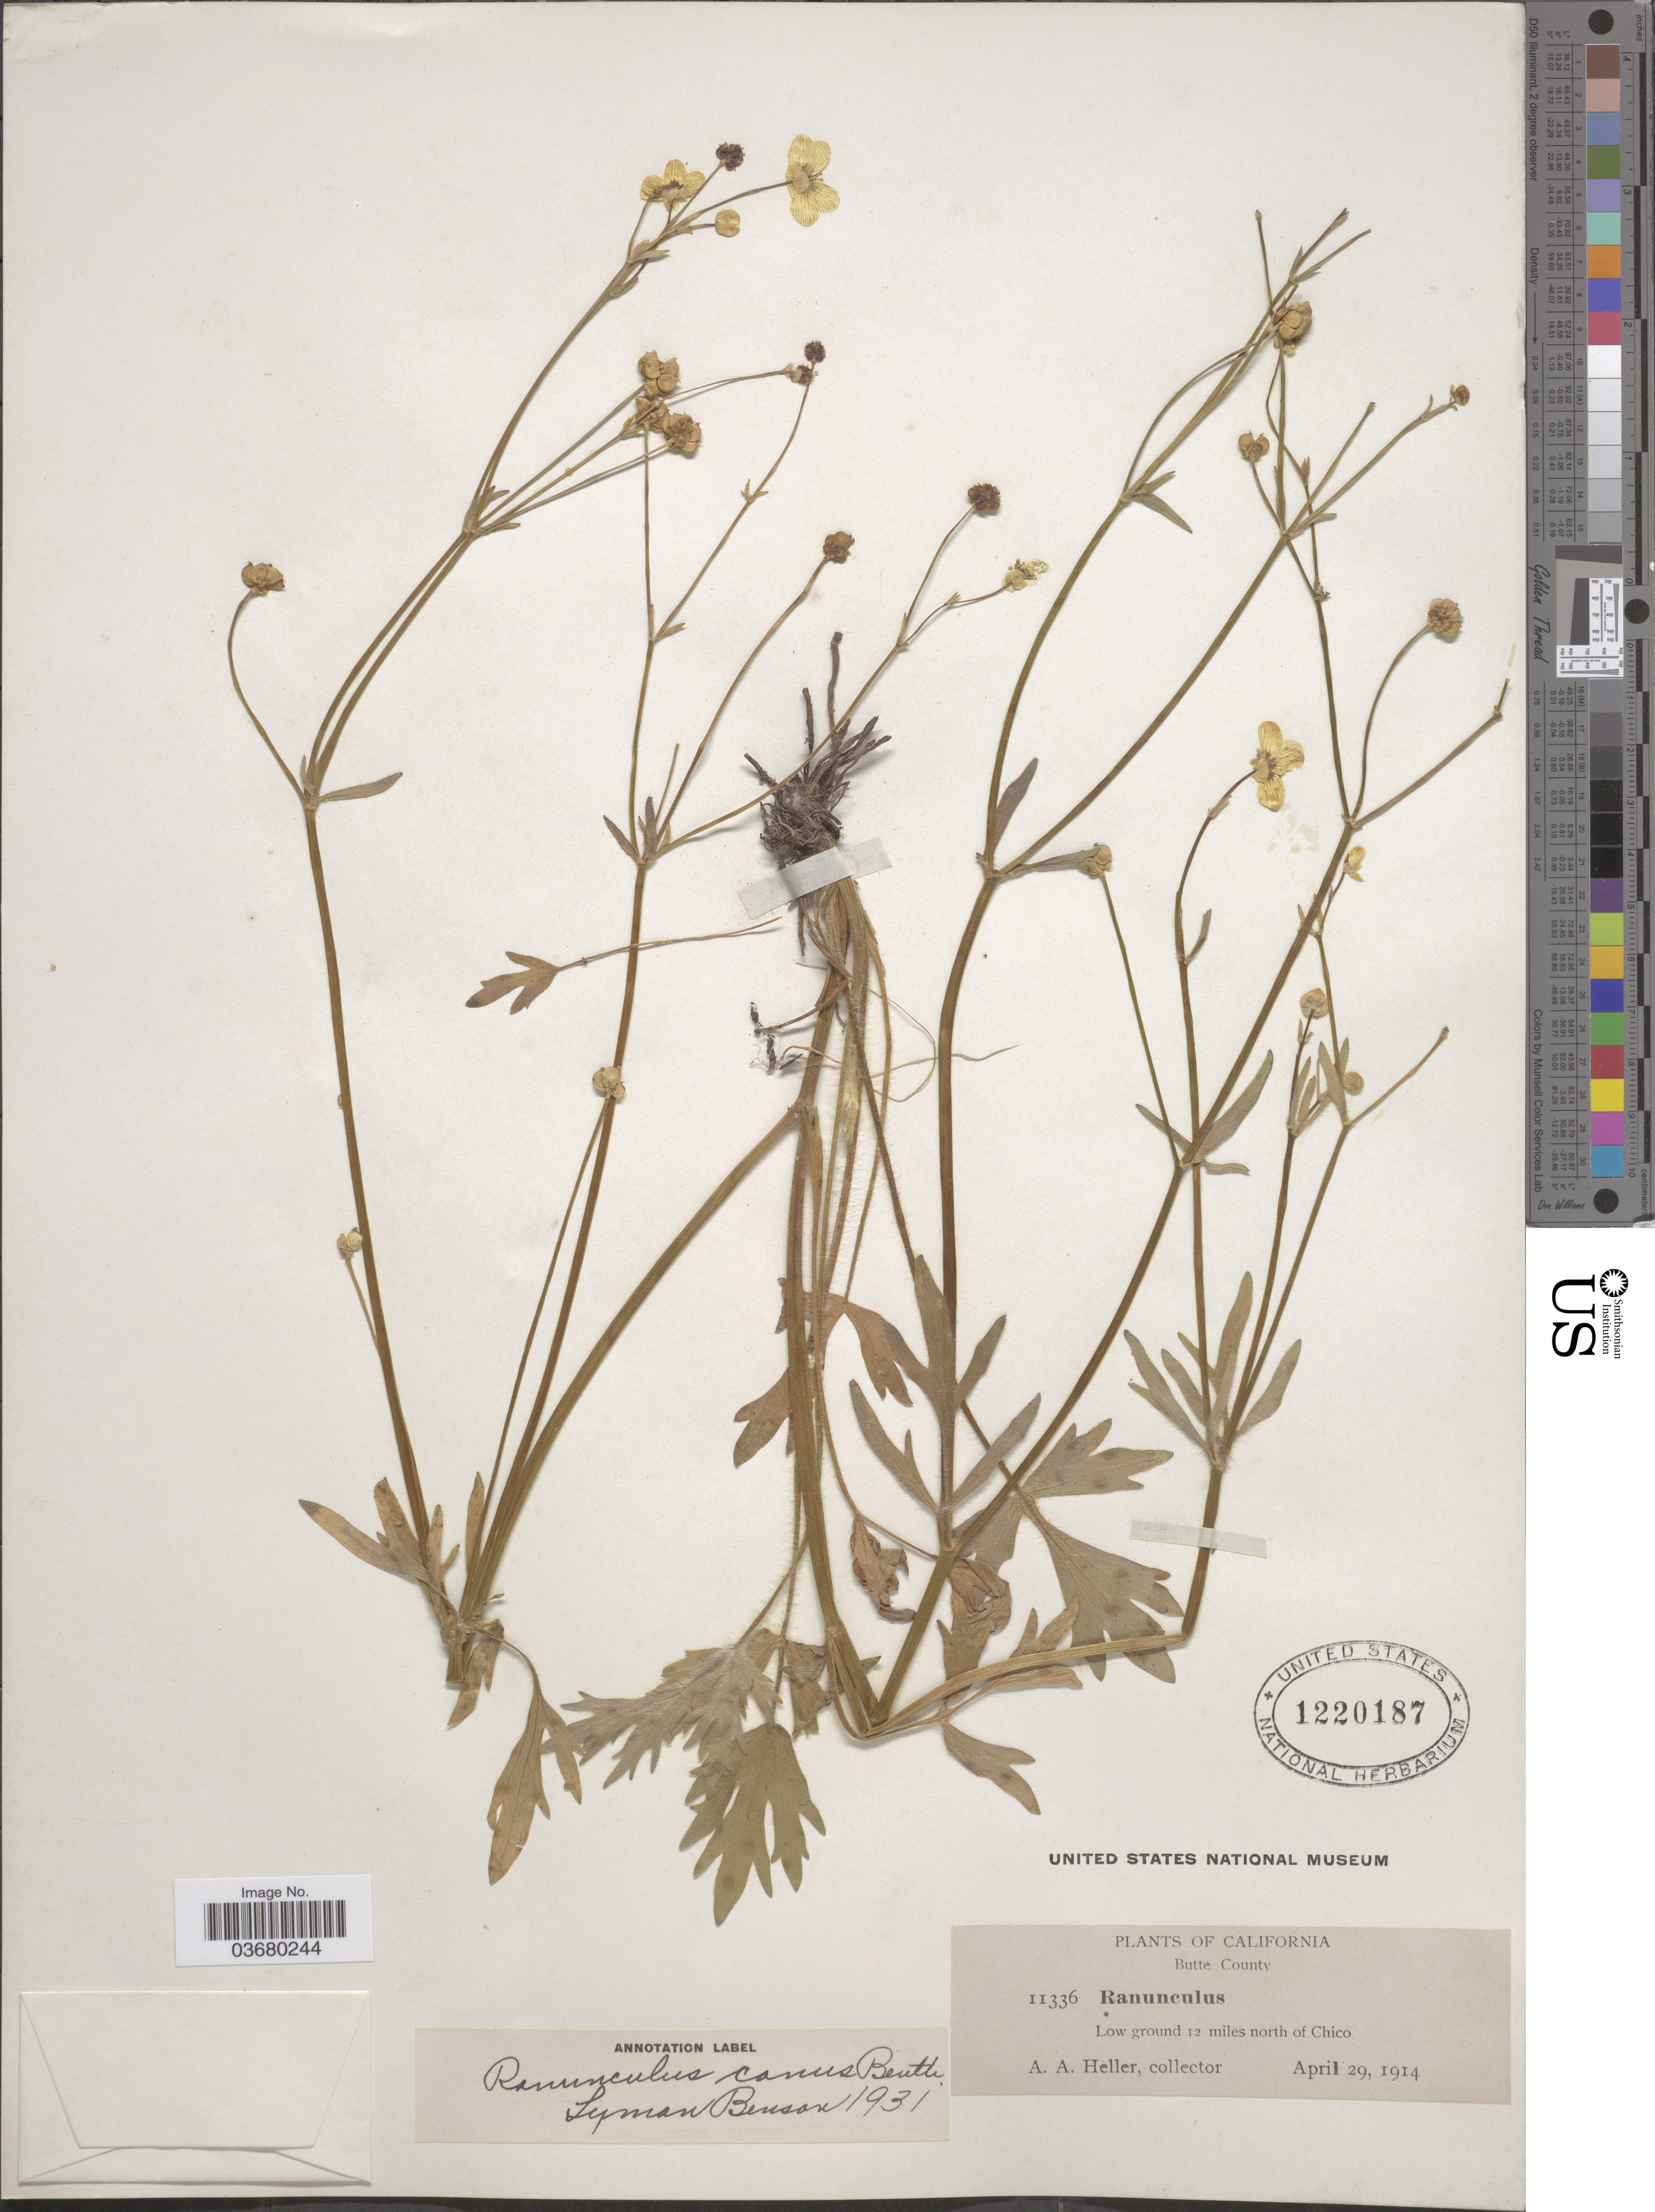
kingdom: Plantae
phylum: Tracheophyta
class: Magnoliopsida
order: Ranunculales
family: Ranunculaceae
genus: Ranunculus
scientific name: Ranunculus canus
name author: Benth.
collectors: A. A. Heller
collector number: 11336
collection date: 1914-04-29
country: United States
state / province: California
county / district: Butte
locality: Butte County. Low ground 12 miles north of Chico.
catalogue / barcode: US 1220187